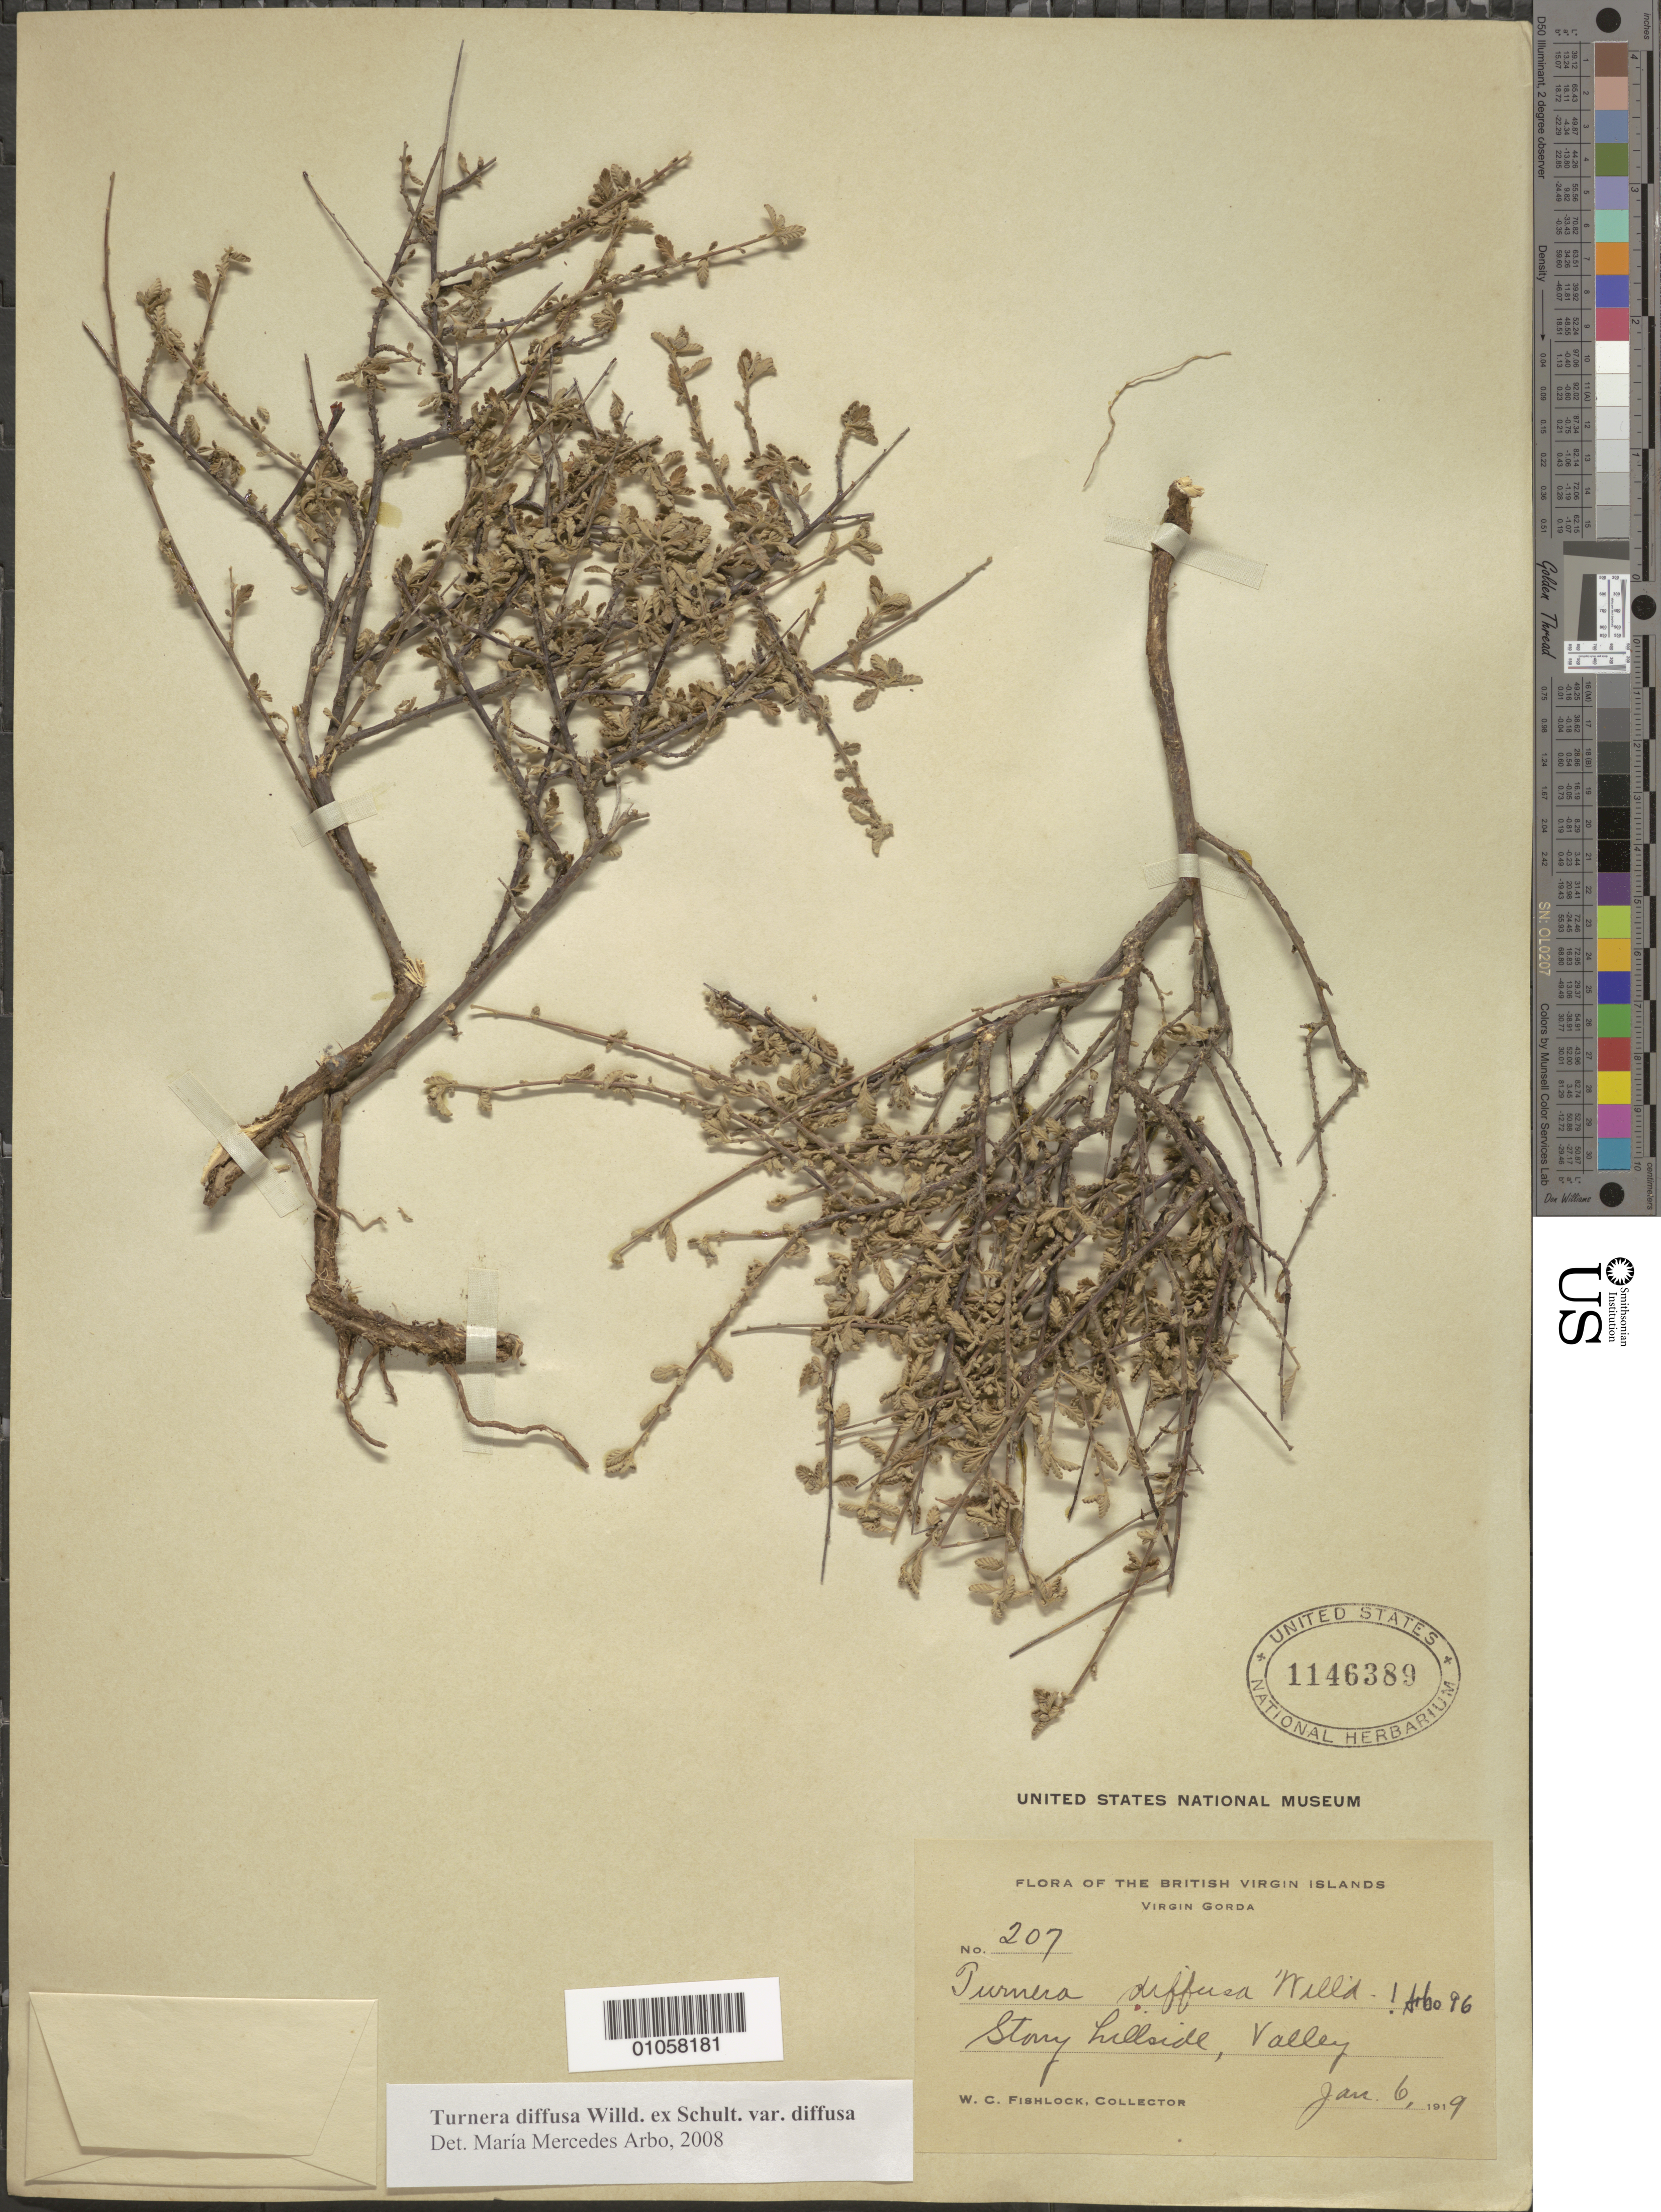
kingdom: Plantae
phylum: Tracheophyta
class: Magnoliopsida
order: Malpighiales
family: Turneraceae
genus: Turnera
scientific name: Turnera diffusa var. diffusa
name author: Willd. ex Schult.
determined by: Arbo, M. M.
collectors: W. Fishlock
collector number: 207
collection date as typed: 06 Jan 1919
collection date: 1919-01-06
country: British Virgin Islands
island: Virgin Gorda I.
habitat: Stony hillside, valley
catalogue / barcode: US 1146389